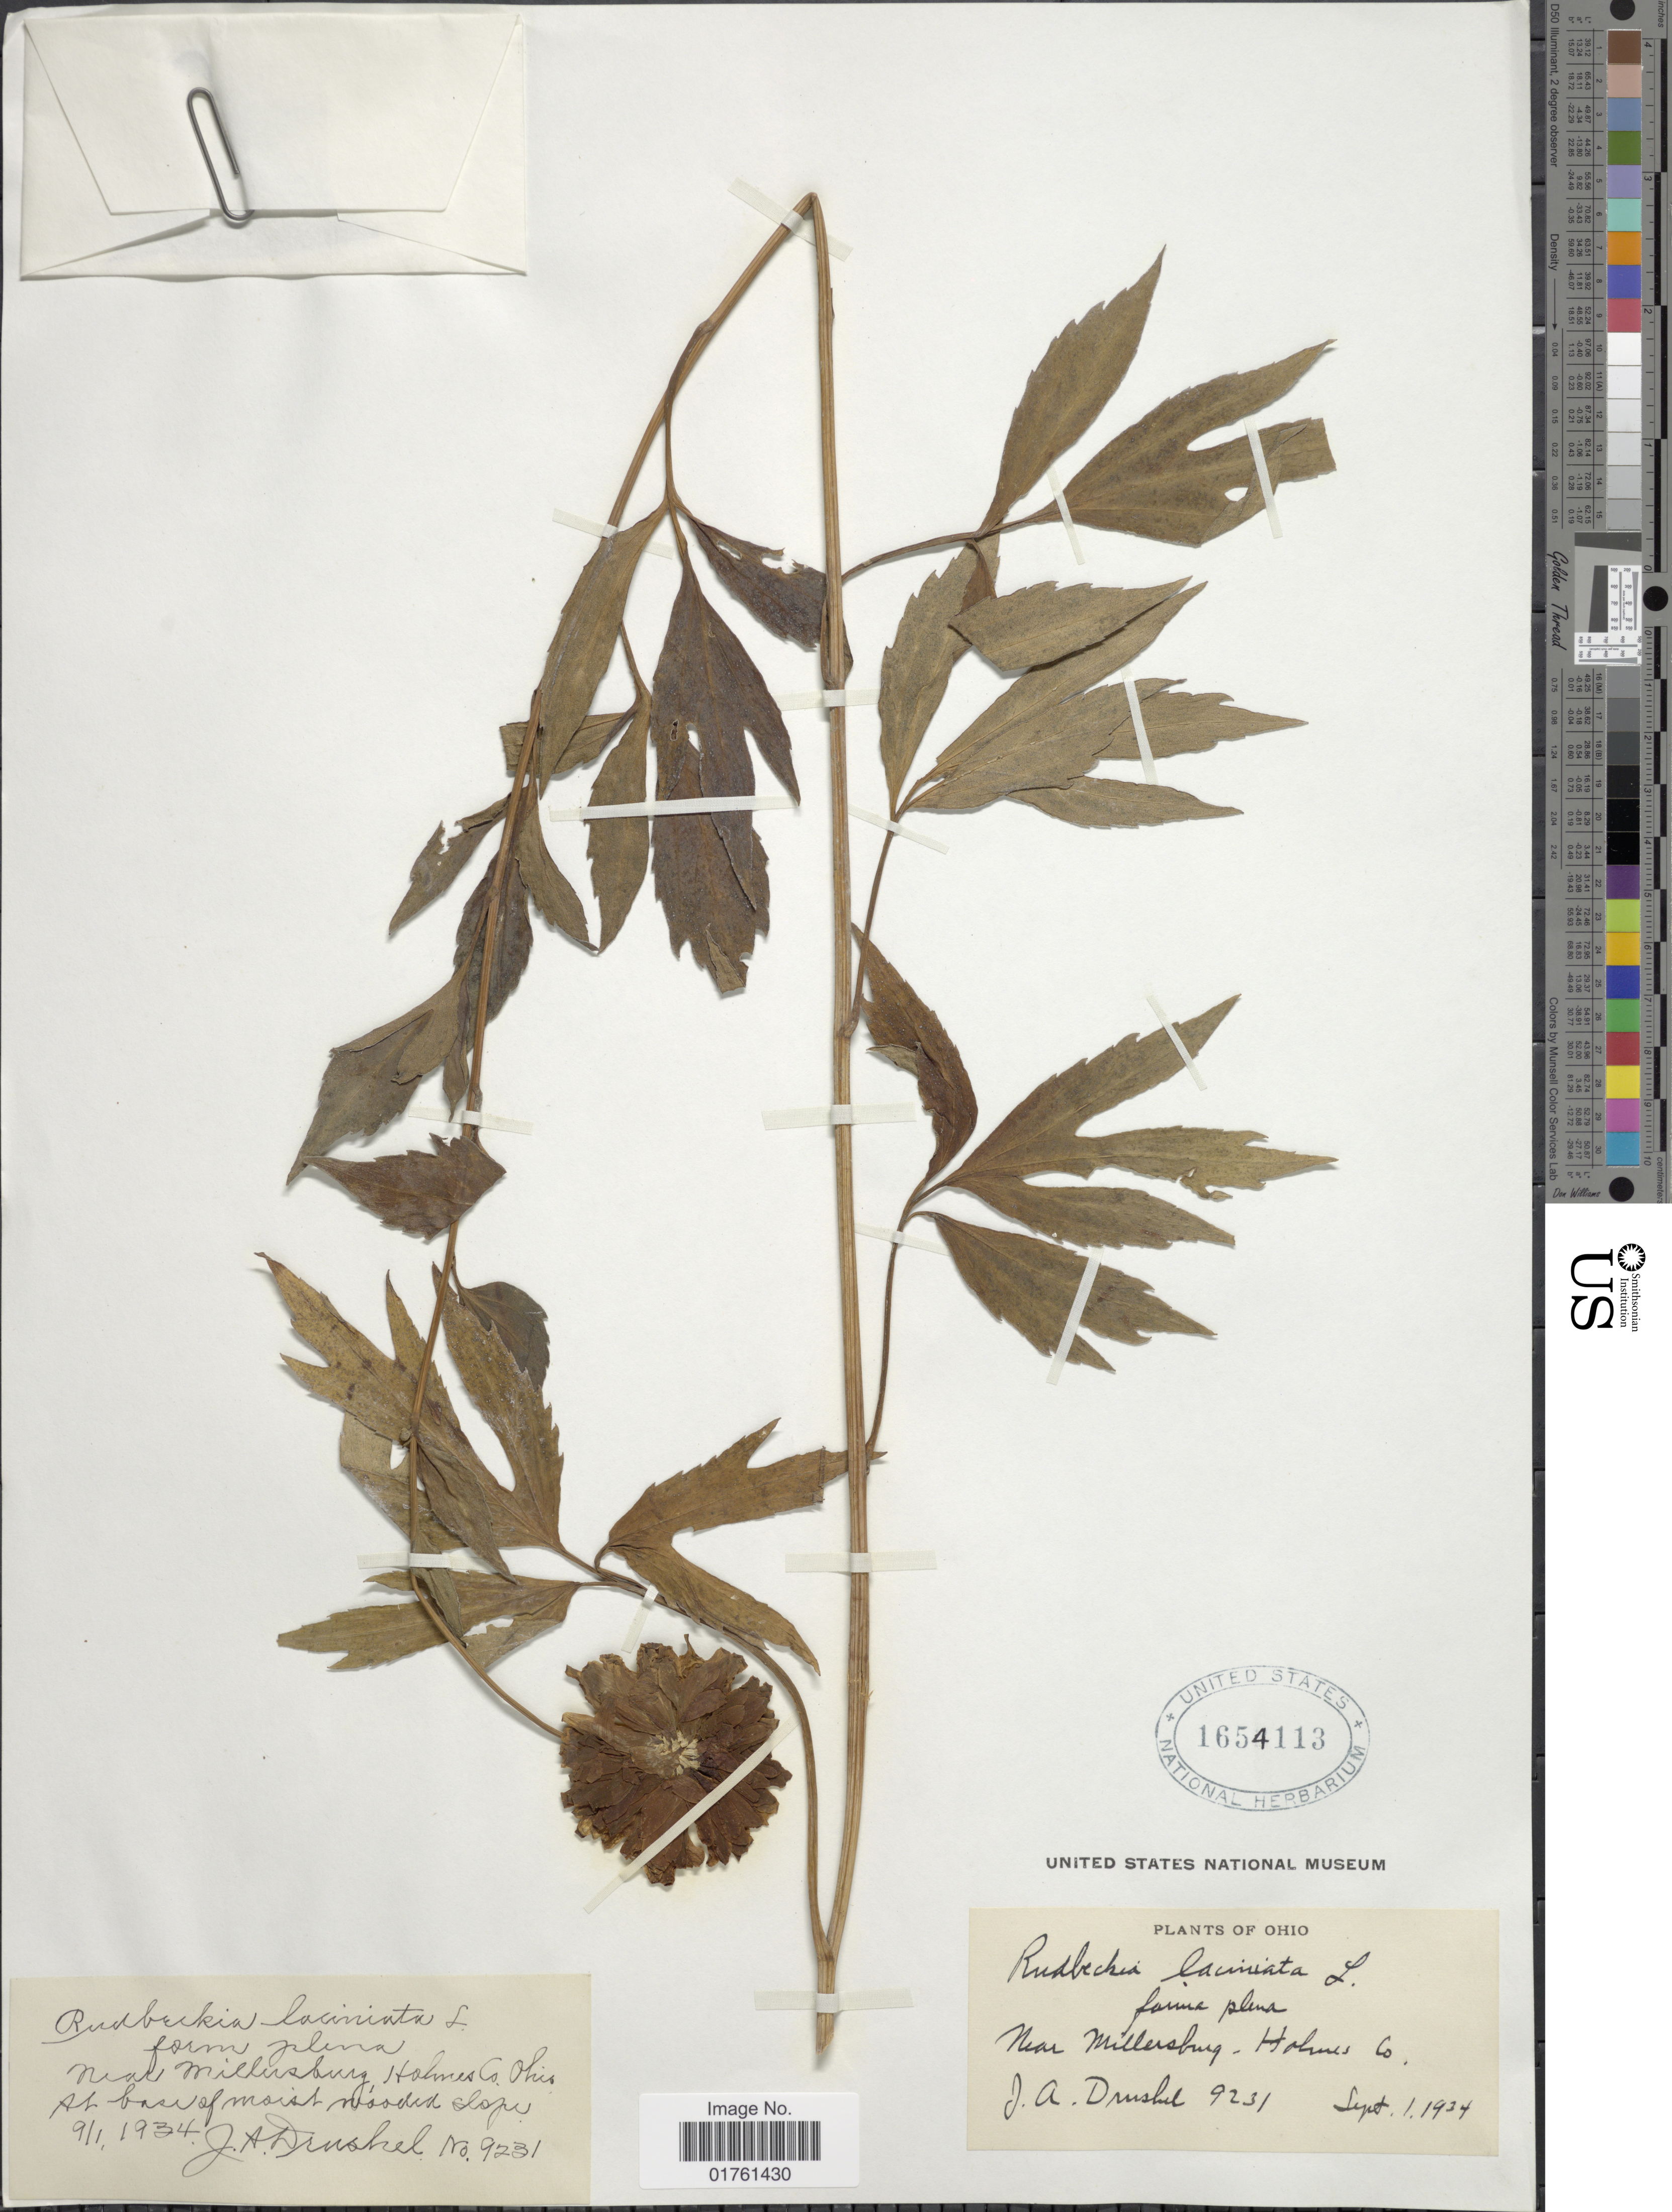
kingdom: Plantae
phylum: Tracheophyta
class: Magnoliopsida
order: Asterales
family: Asteraceae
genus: Rudbeckia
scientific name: Rudbeckia laciniata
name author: L.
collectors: J. A. Drushel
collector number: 9231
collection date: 1934-09-01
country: United States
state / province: Ohio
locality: Near Millersburg - Holmes Co, at base of moist wooded slope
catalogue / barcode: US 1654113